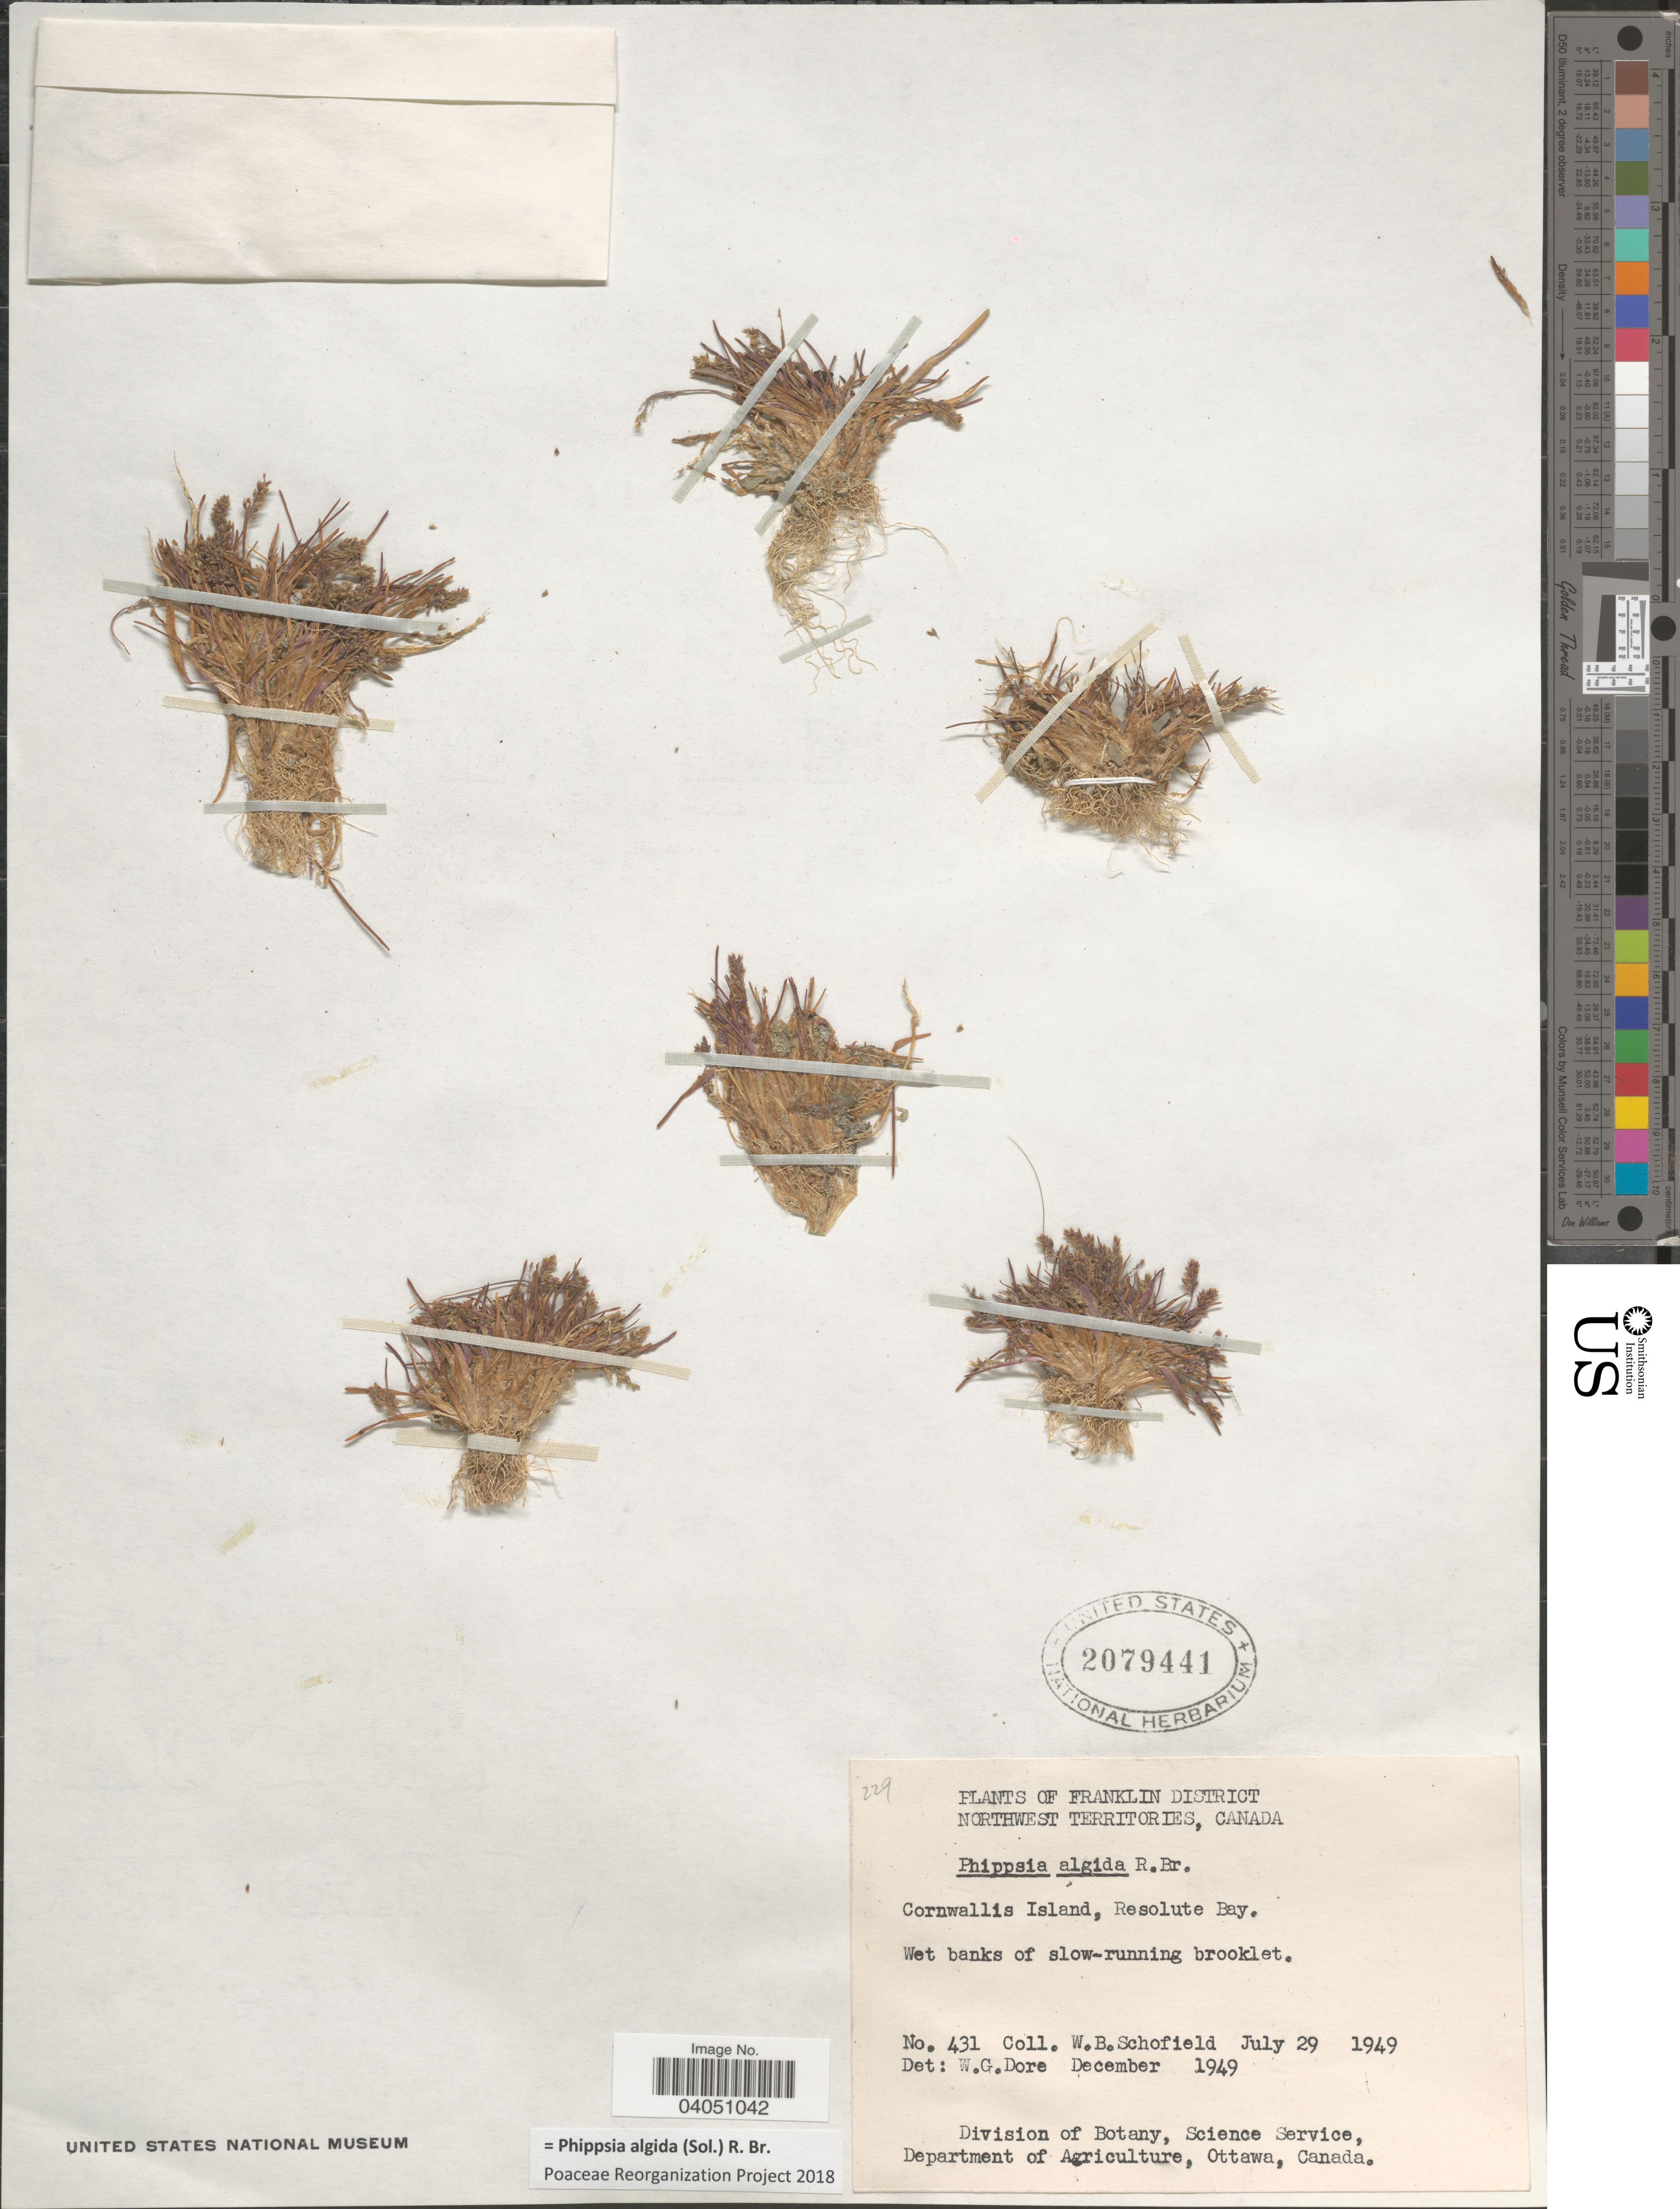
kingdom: Plantae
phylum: Tracheophyta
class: Liliopsida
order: Poales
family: Poaceae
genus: Phippsia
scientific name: Phippsia algida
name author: (Sol.) R. Br.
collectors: W. Schofield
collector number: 431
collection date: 1949-07-29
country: Canada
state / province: Northwest Territories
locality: Franklin District. Cornwallis Island, Resolute Bay.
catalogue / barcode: US 2079441